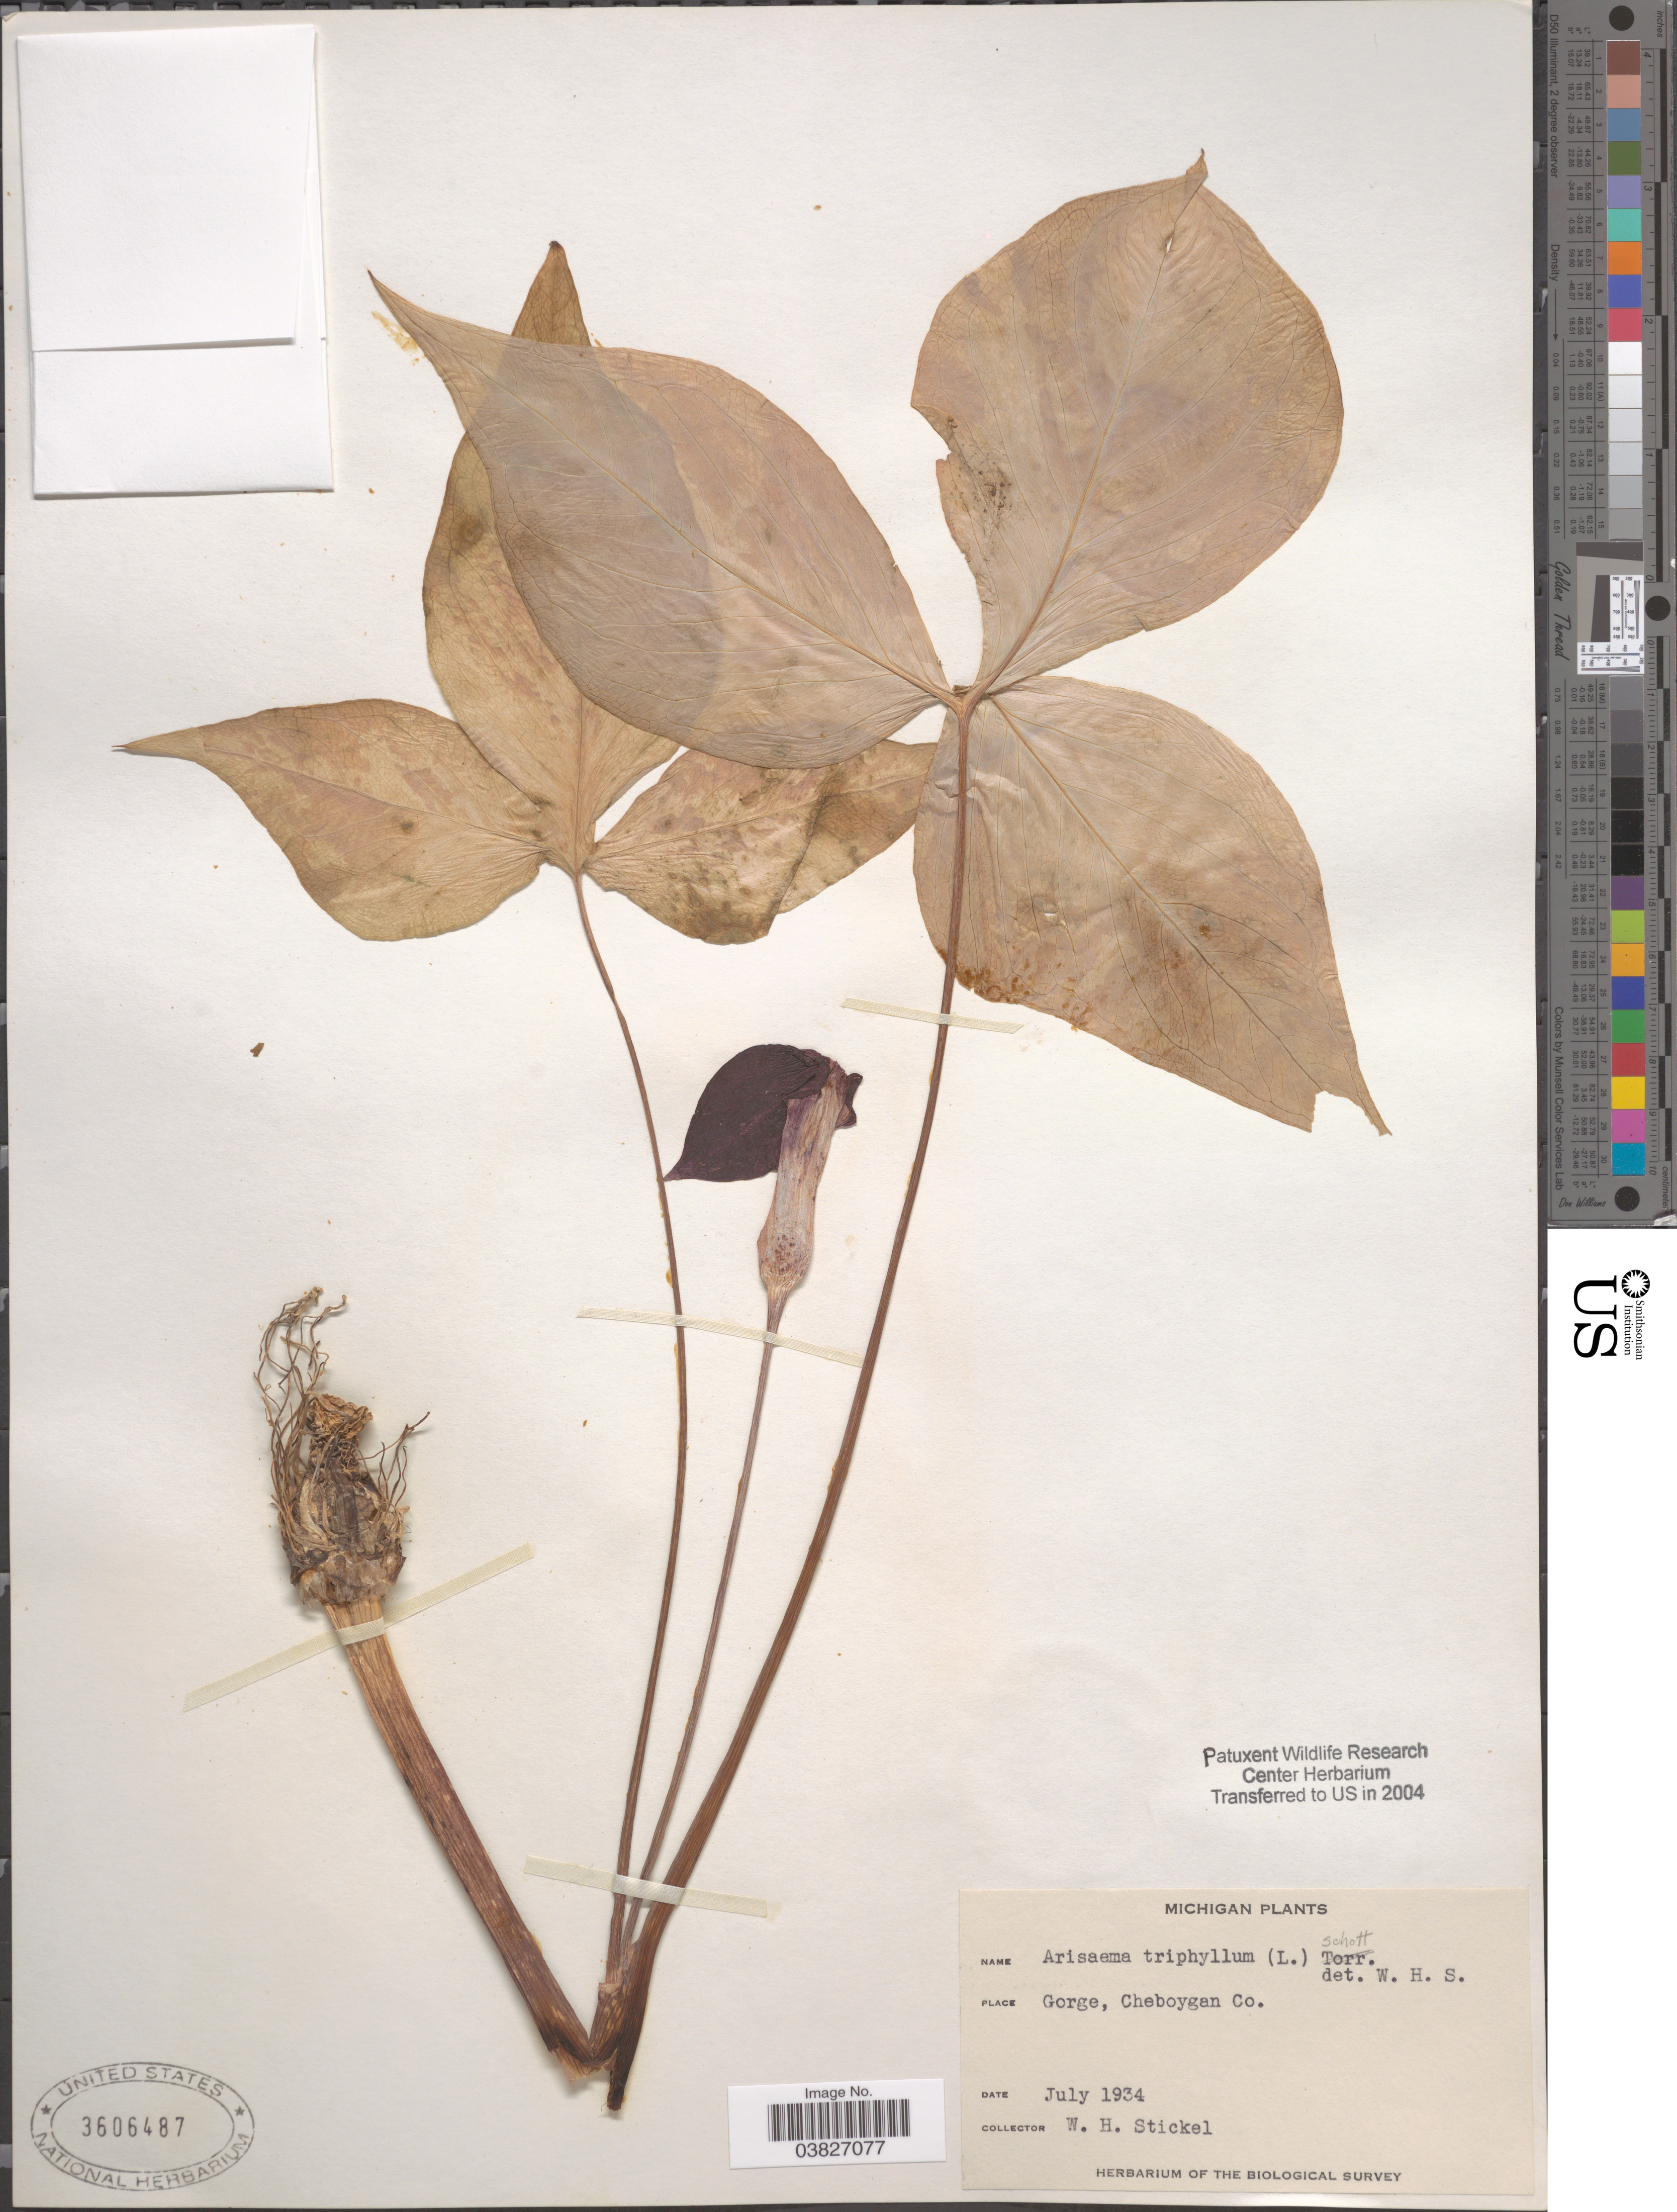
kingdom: Plantae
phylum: Tracheophyta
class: Liliopsida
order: Alismatales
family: Araceae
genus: Arisaema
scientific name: Arisaema triphyllum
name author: (L.) Schott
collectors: W. Stickel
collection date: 1934-07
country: United States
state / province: Michigan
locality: Gorge, Cheboygan Co.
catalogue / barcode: US 3606487